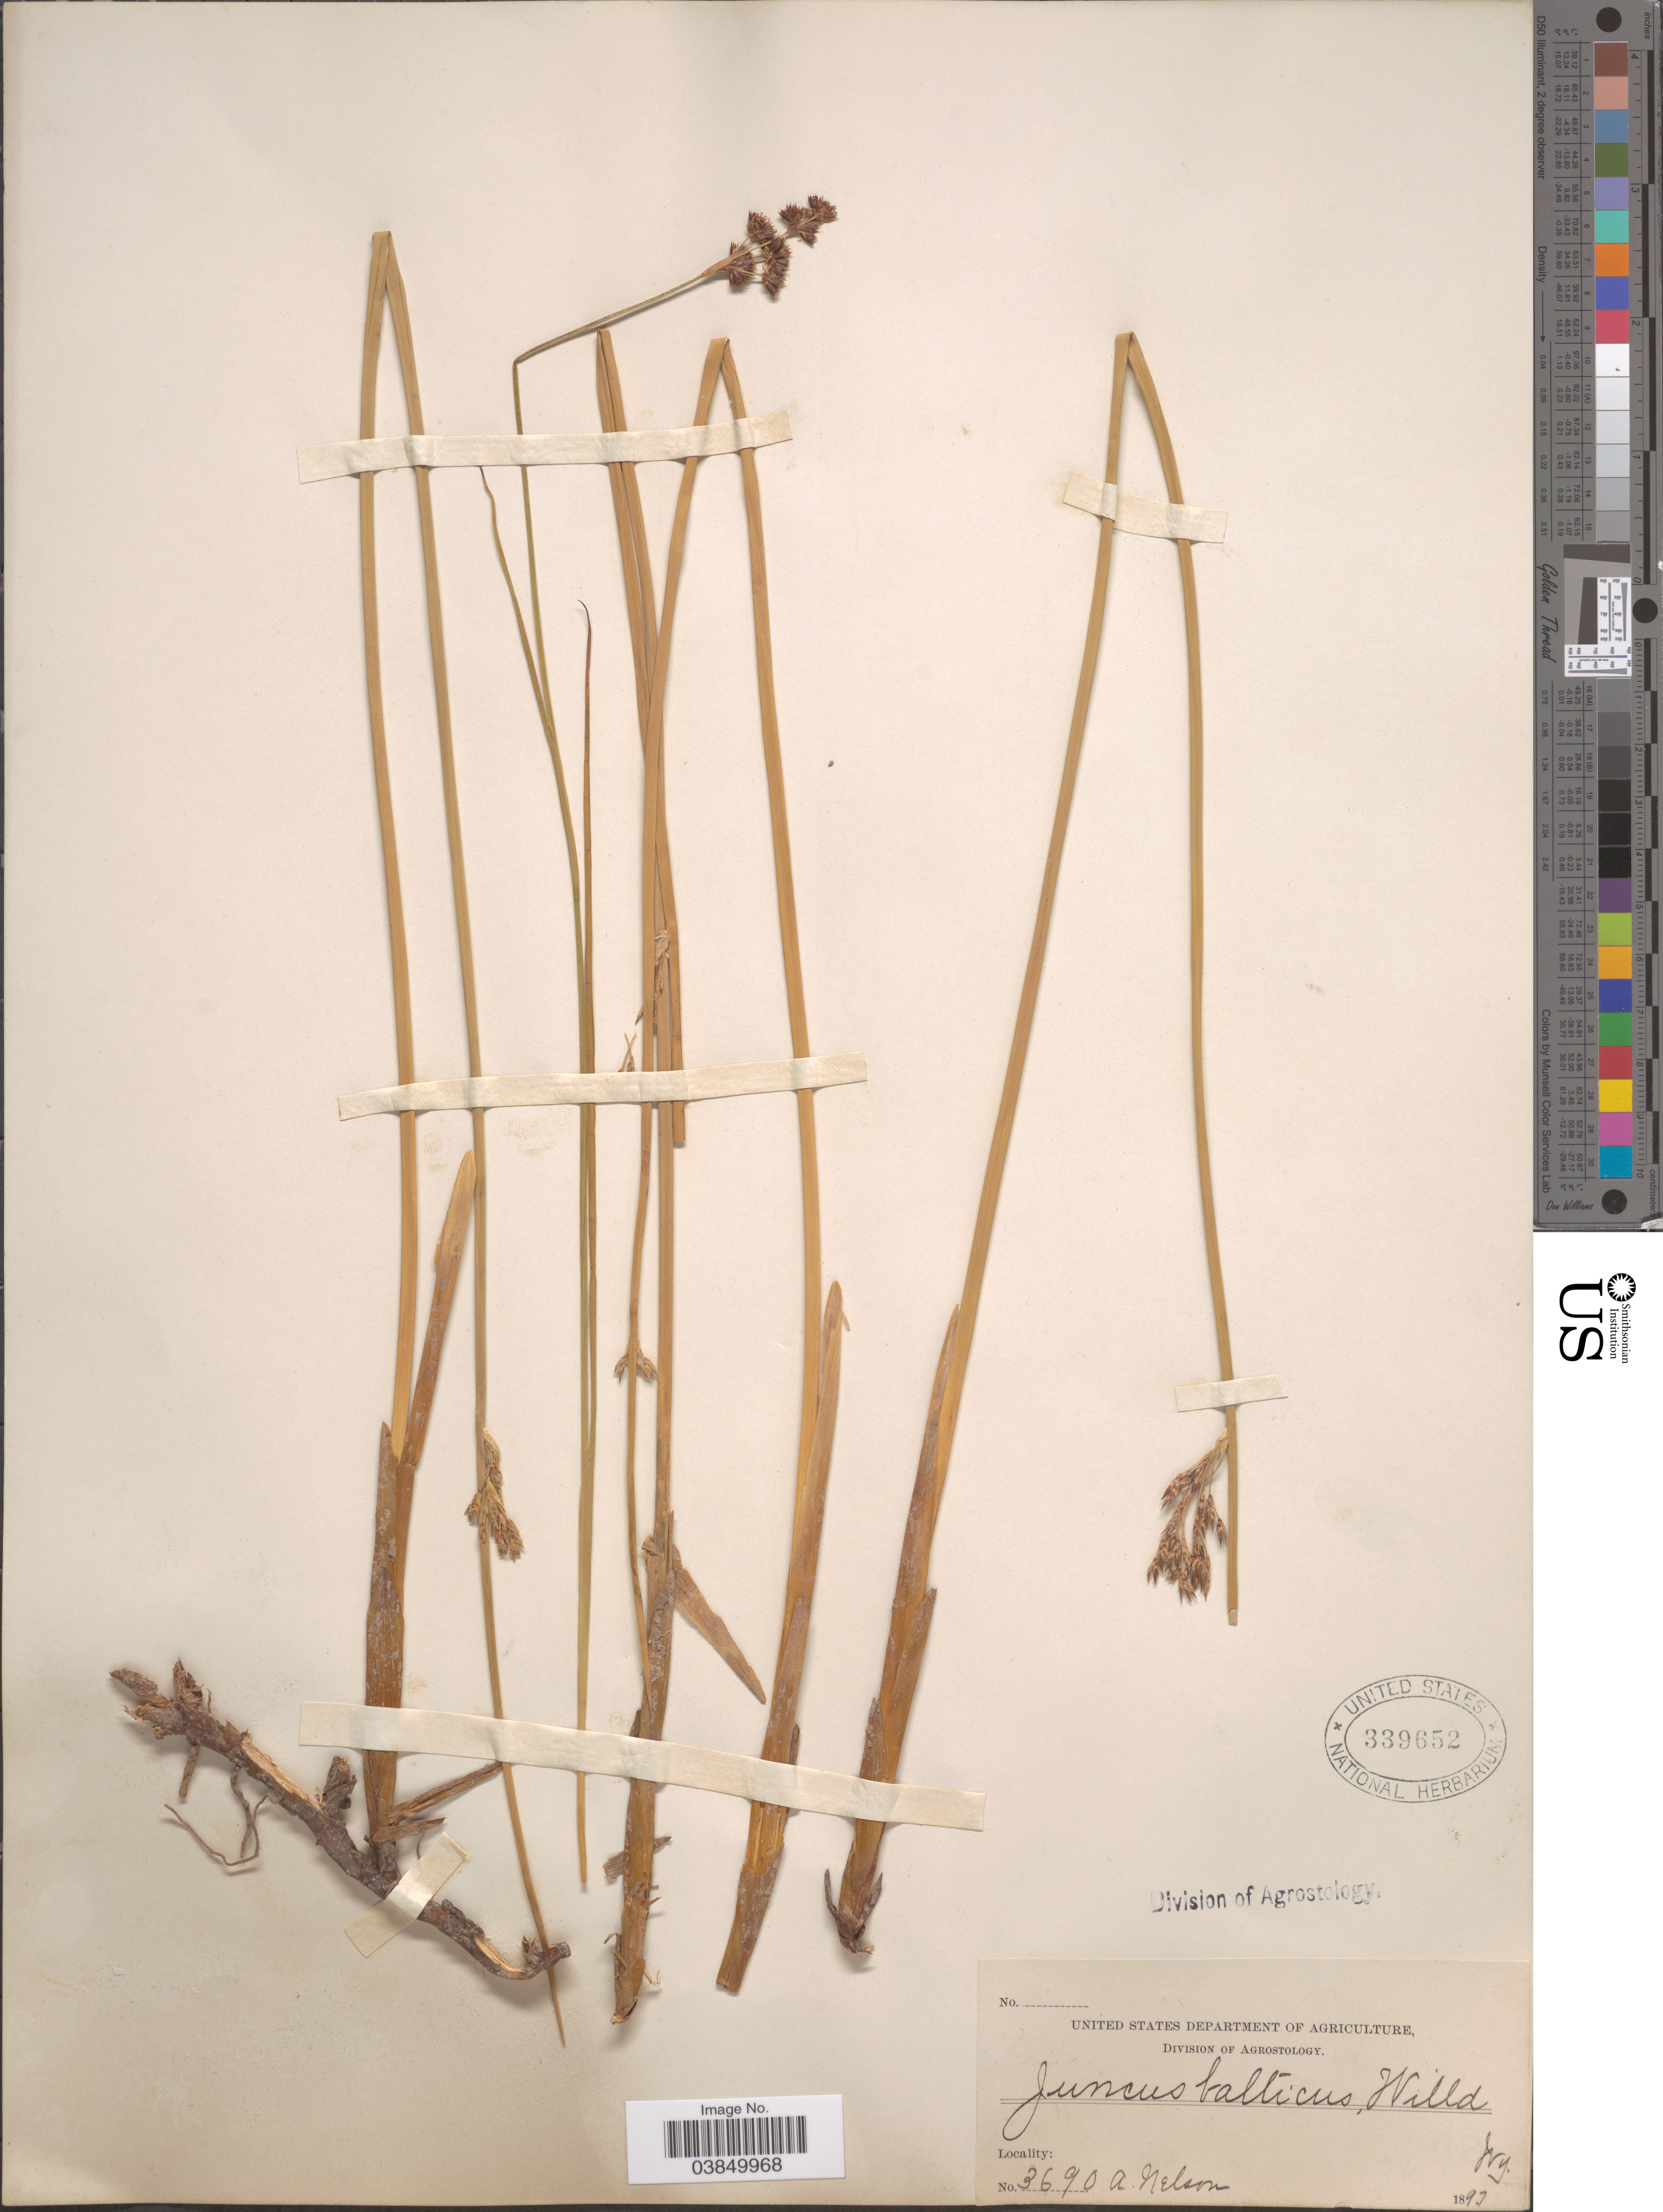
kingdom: Plantae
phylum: Tracheophyta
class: Liliopsida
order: Poales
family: Juncaceae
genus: Juncus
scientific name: Juncus balticus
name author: Willd.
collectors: A. Nelson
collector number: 3690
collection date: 1897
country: United States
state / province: Wyoming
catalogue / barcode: US 339652